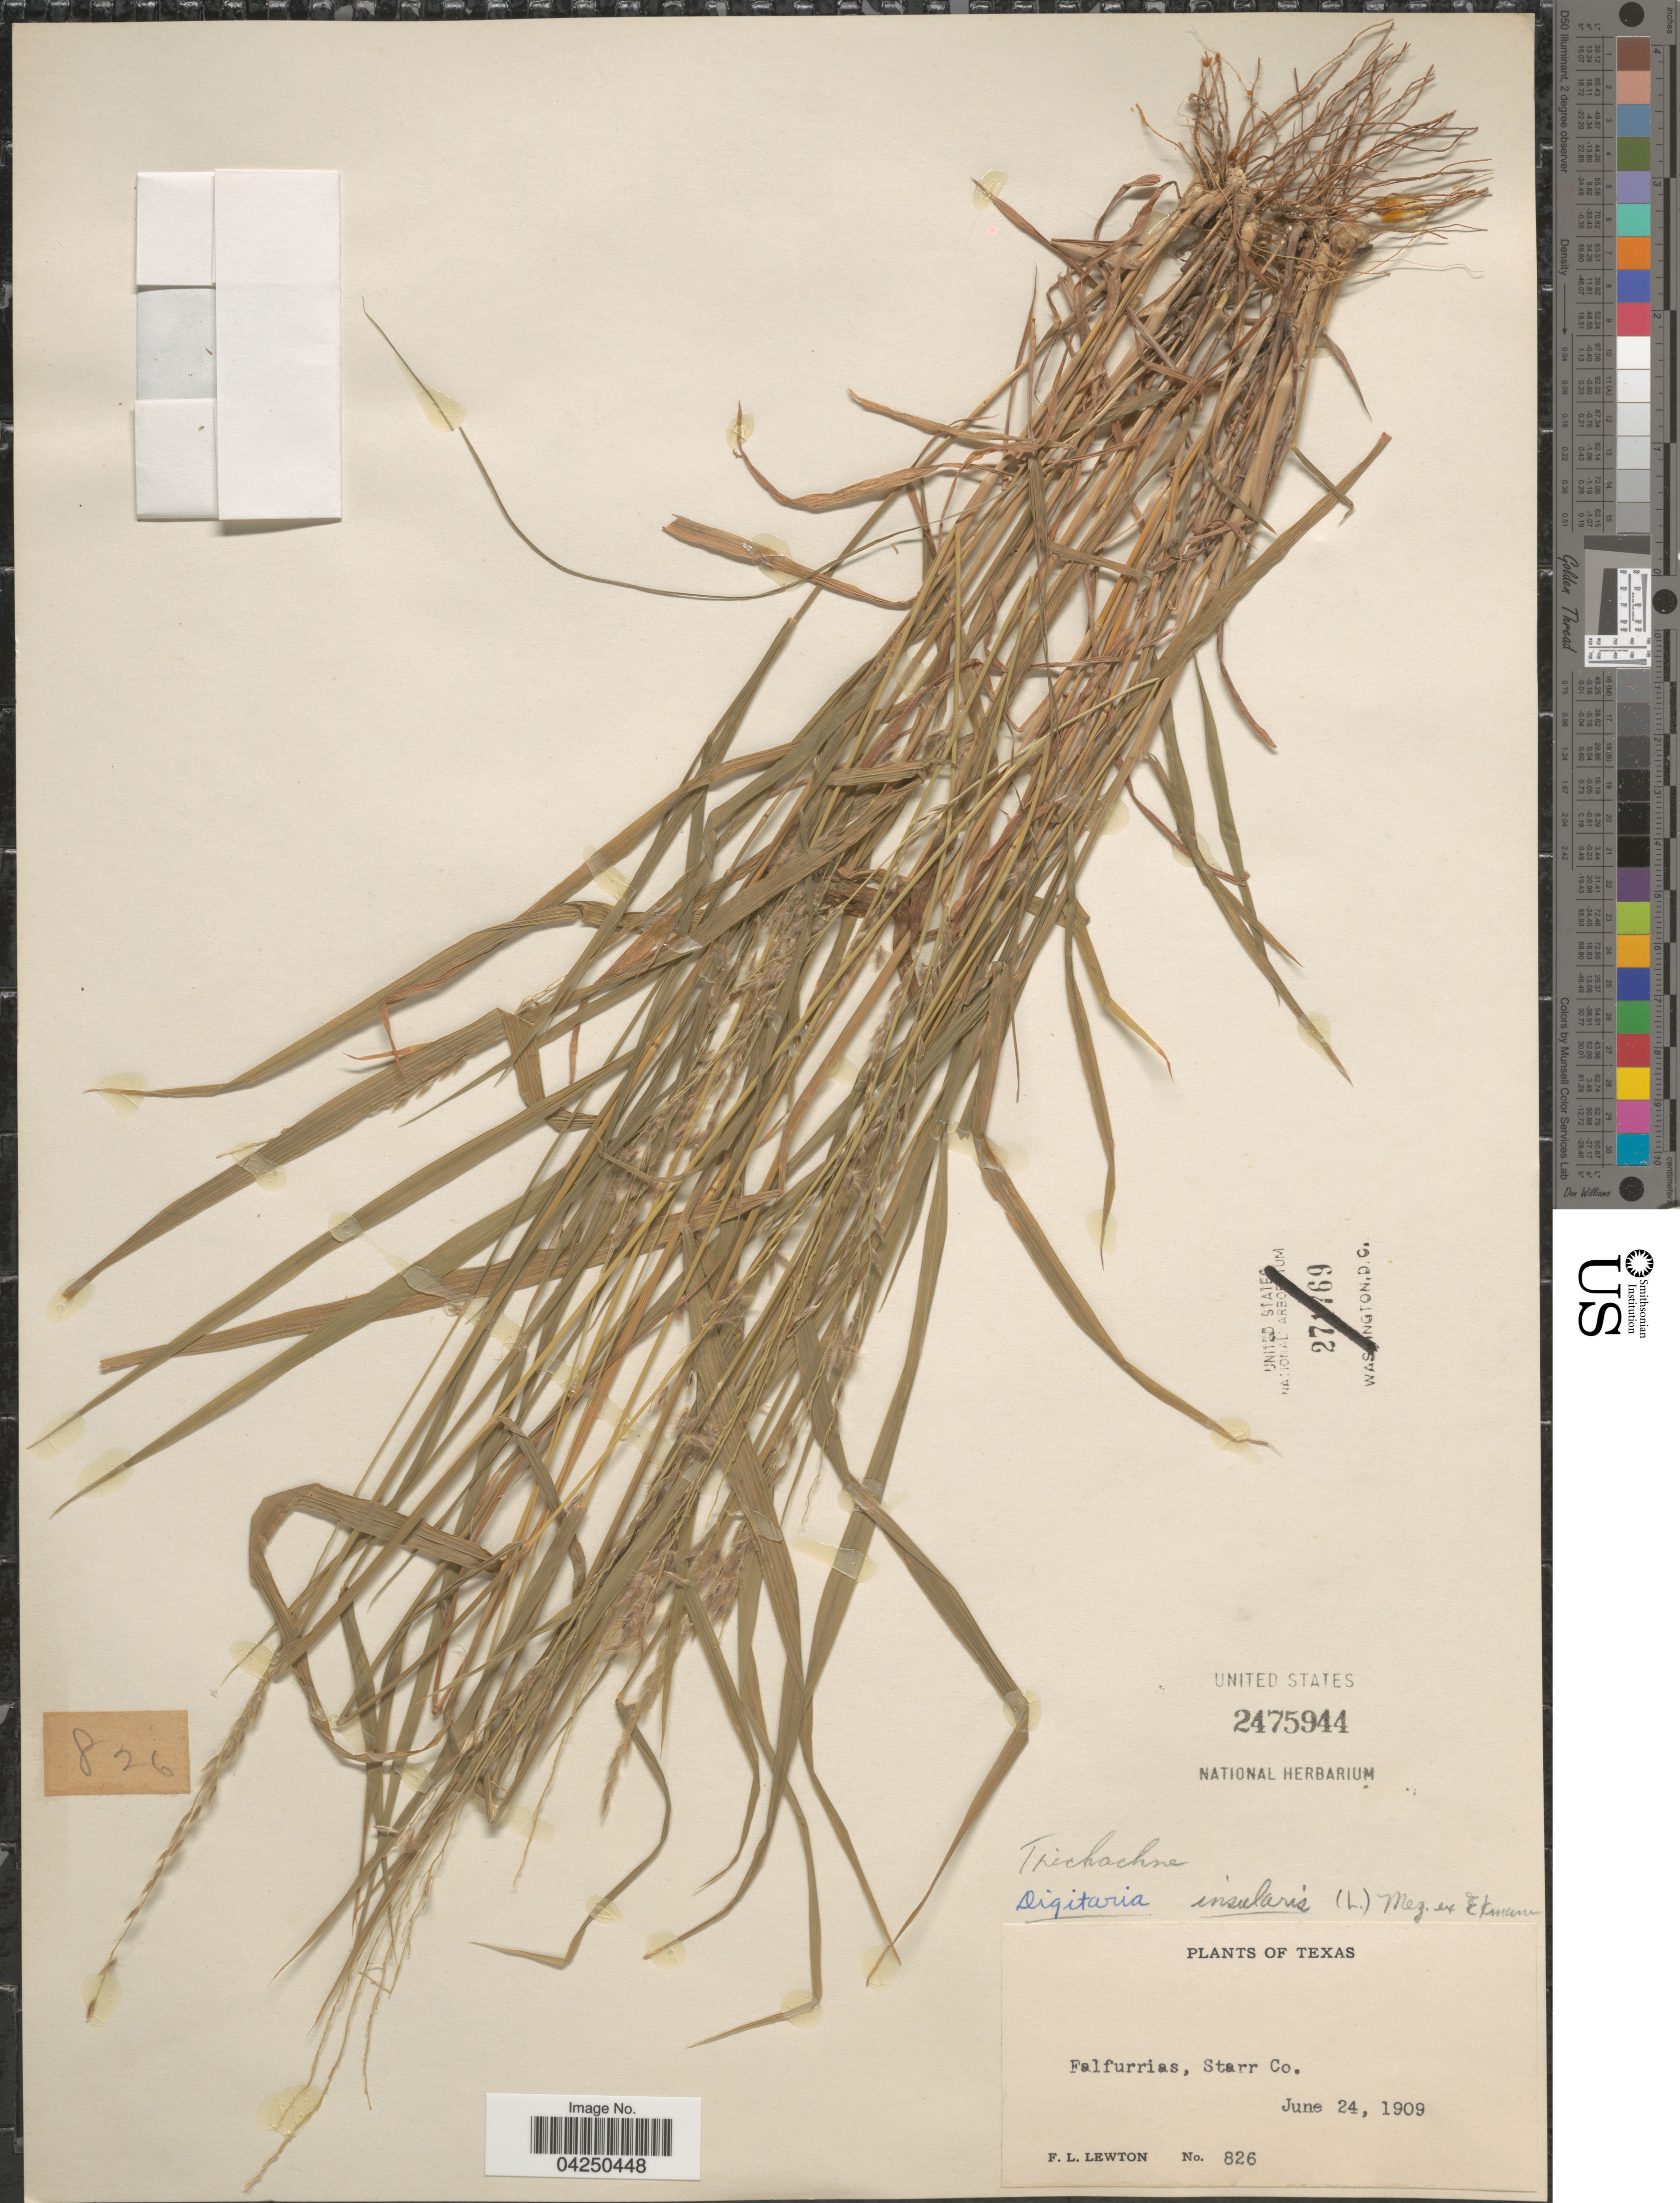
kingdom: Plantae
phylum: Tracheophyta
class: Liliopsida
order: Poales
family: Poaceae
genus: Digitaria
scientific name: Digitaria sp.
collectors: F. L. Lewton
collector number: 826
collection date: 1909-06-24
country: United States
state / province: Texas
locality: Falfurrias, Starr Co.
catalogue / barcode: US 2475944